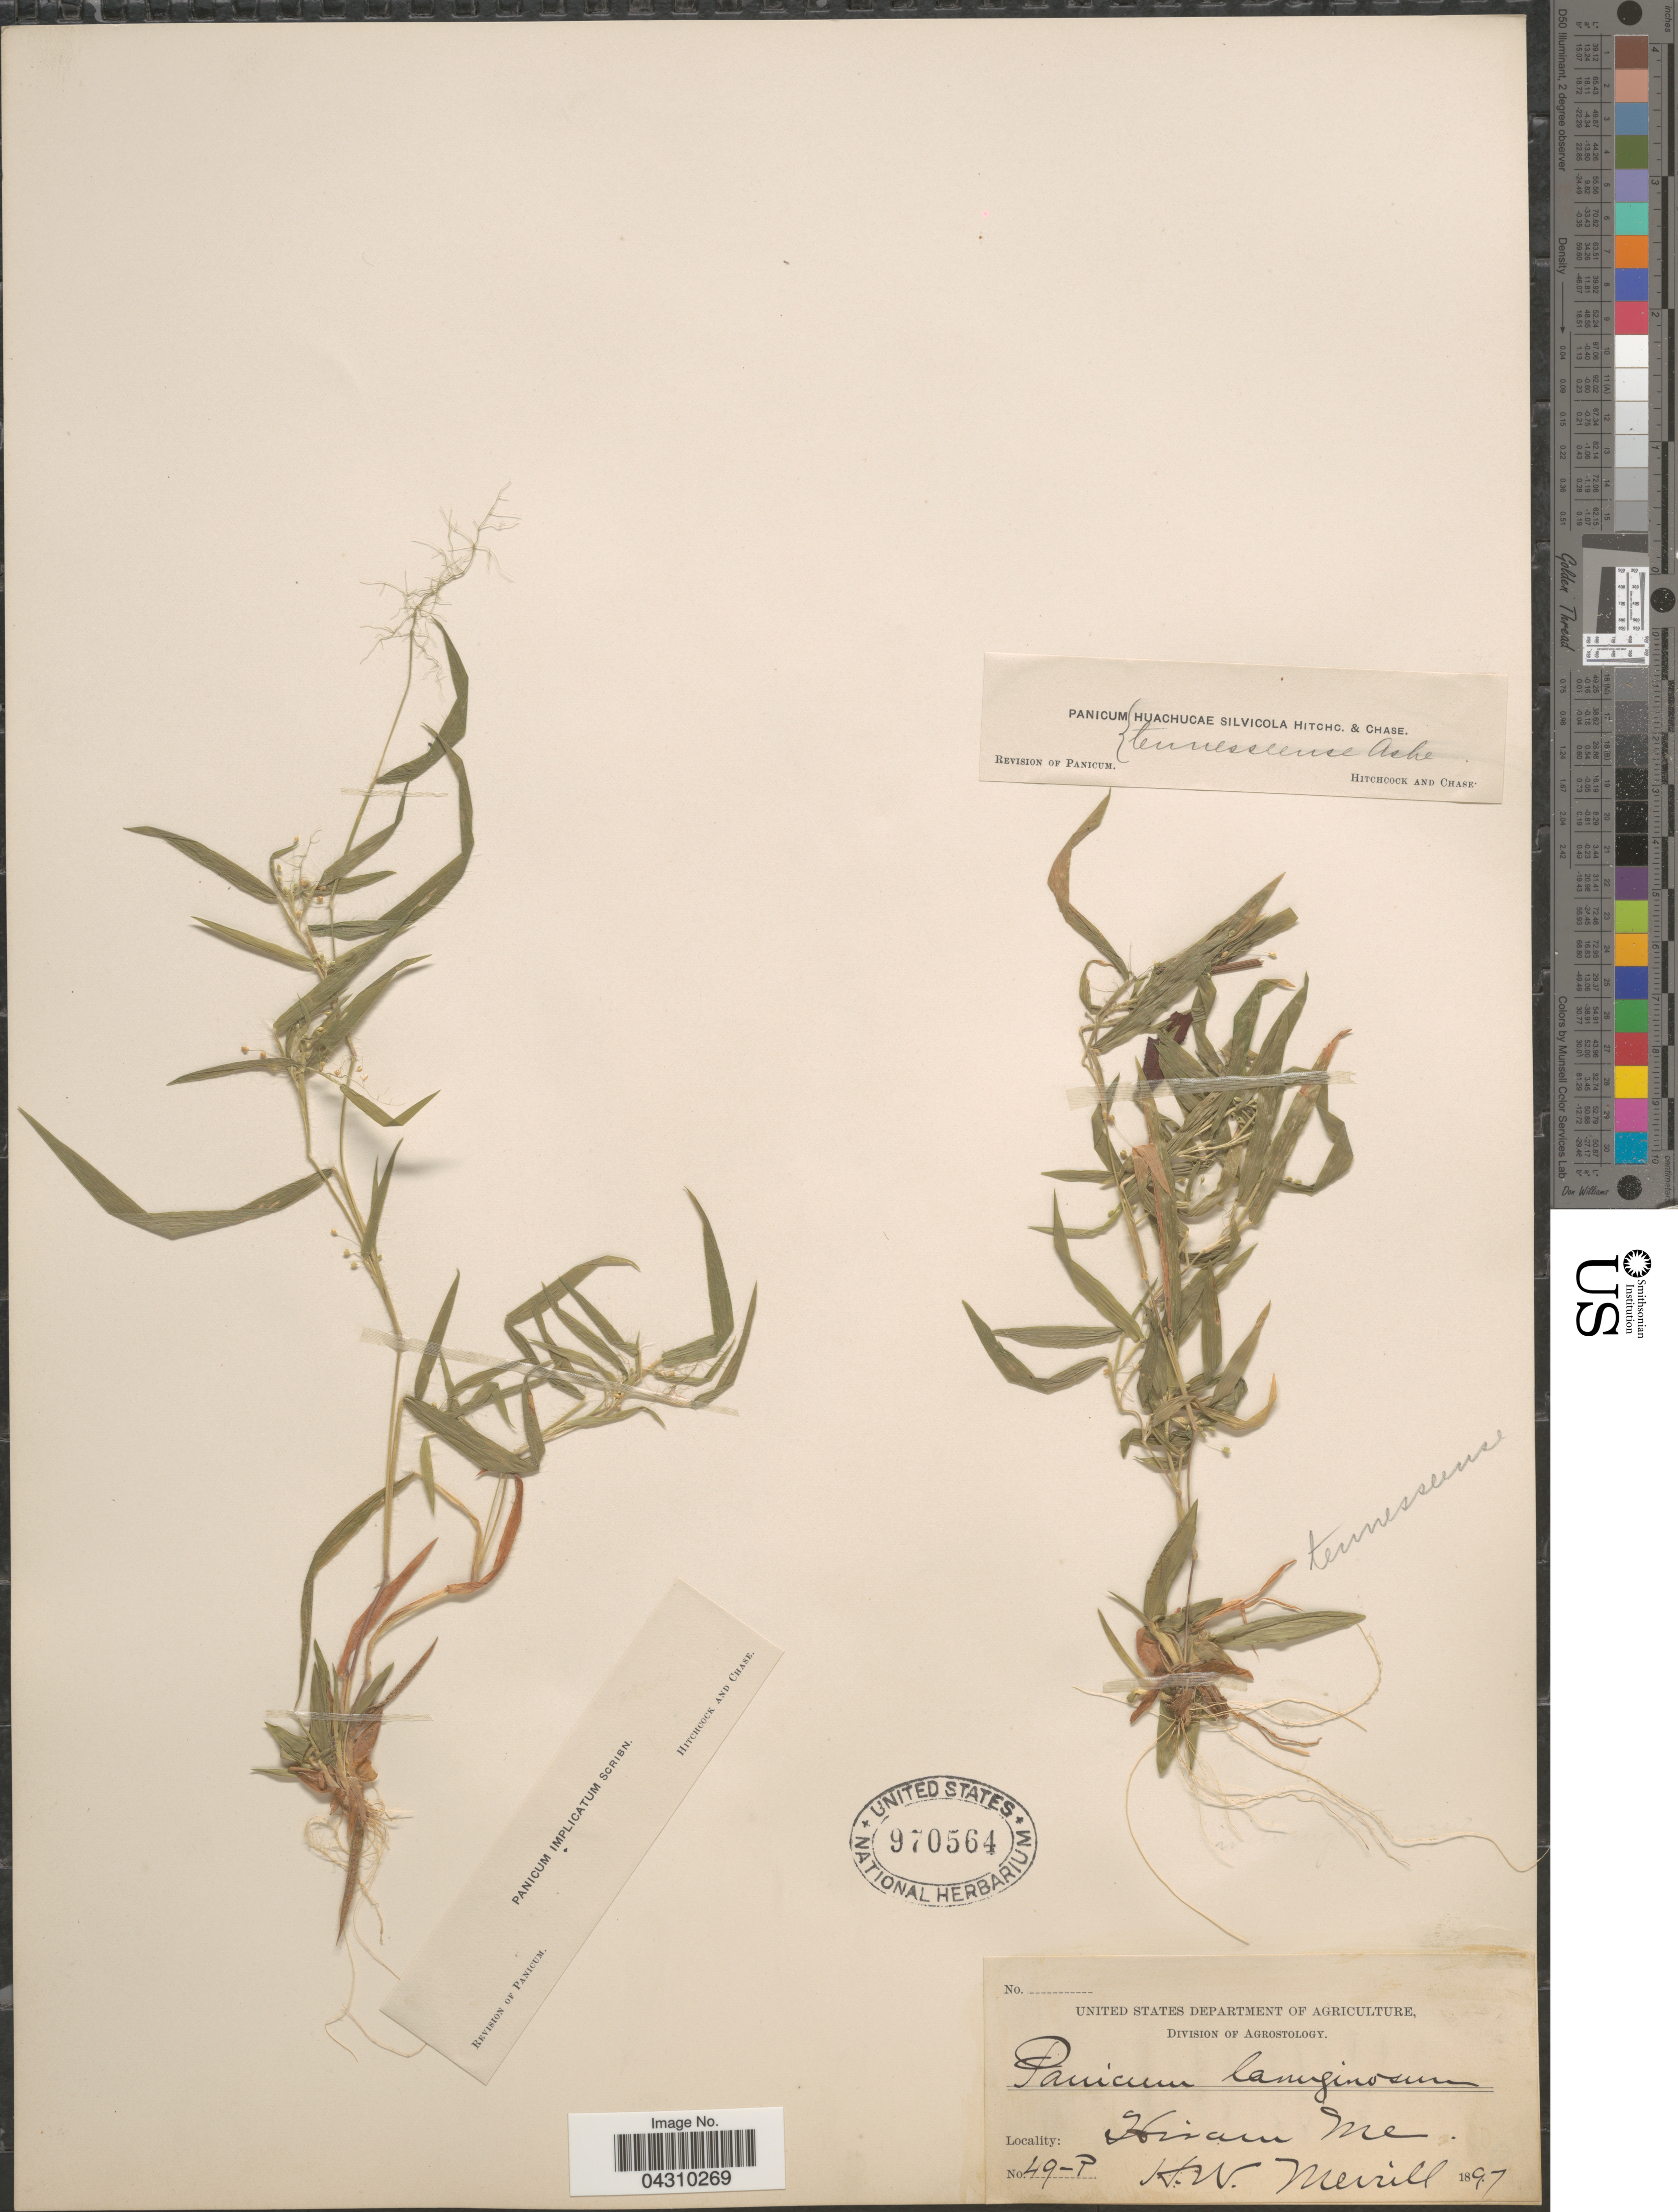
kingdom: Plantae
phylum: Tracheophyta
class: Liliopsida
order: Poales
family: Poaceae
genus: Dichanthelium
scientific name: Dichanthelium acuminatum var. acuminatum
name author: (Sw.) Gould & C.A. Clark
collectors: H. Merrill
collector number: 49-P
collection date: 1897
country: United States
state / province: Maine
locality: Hiram.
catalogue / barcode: US 970564